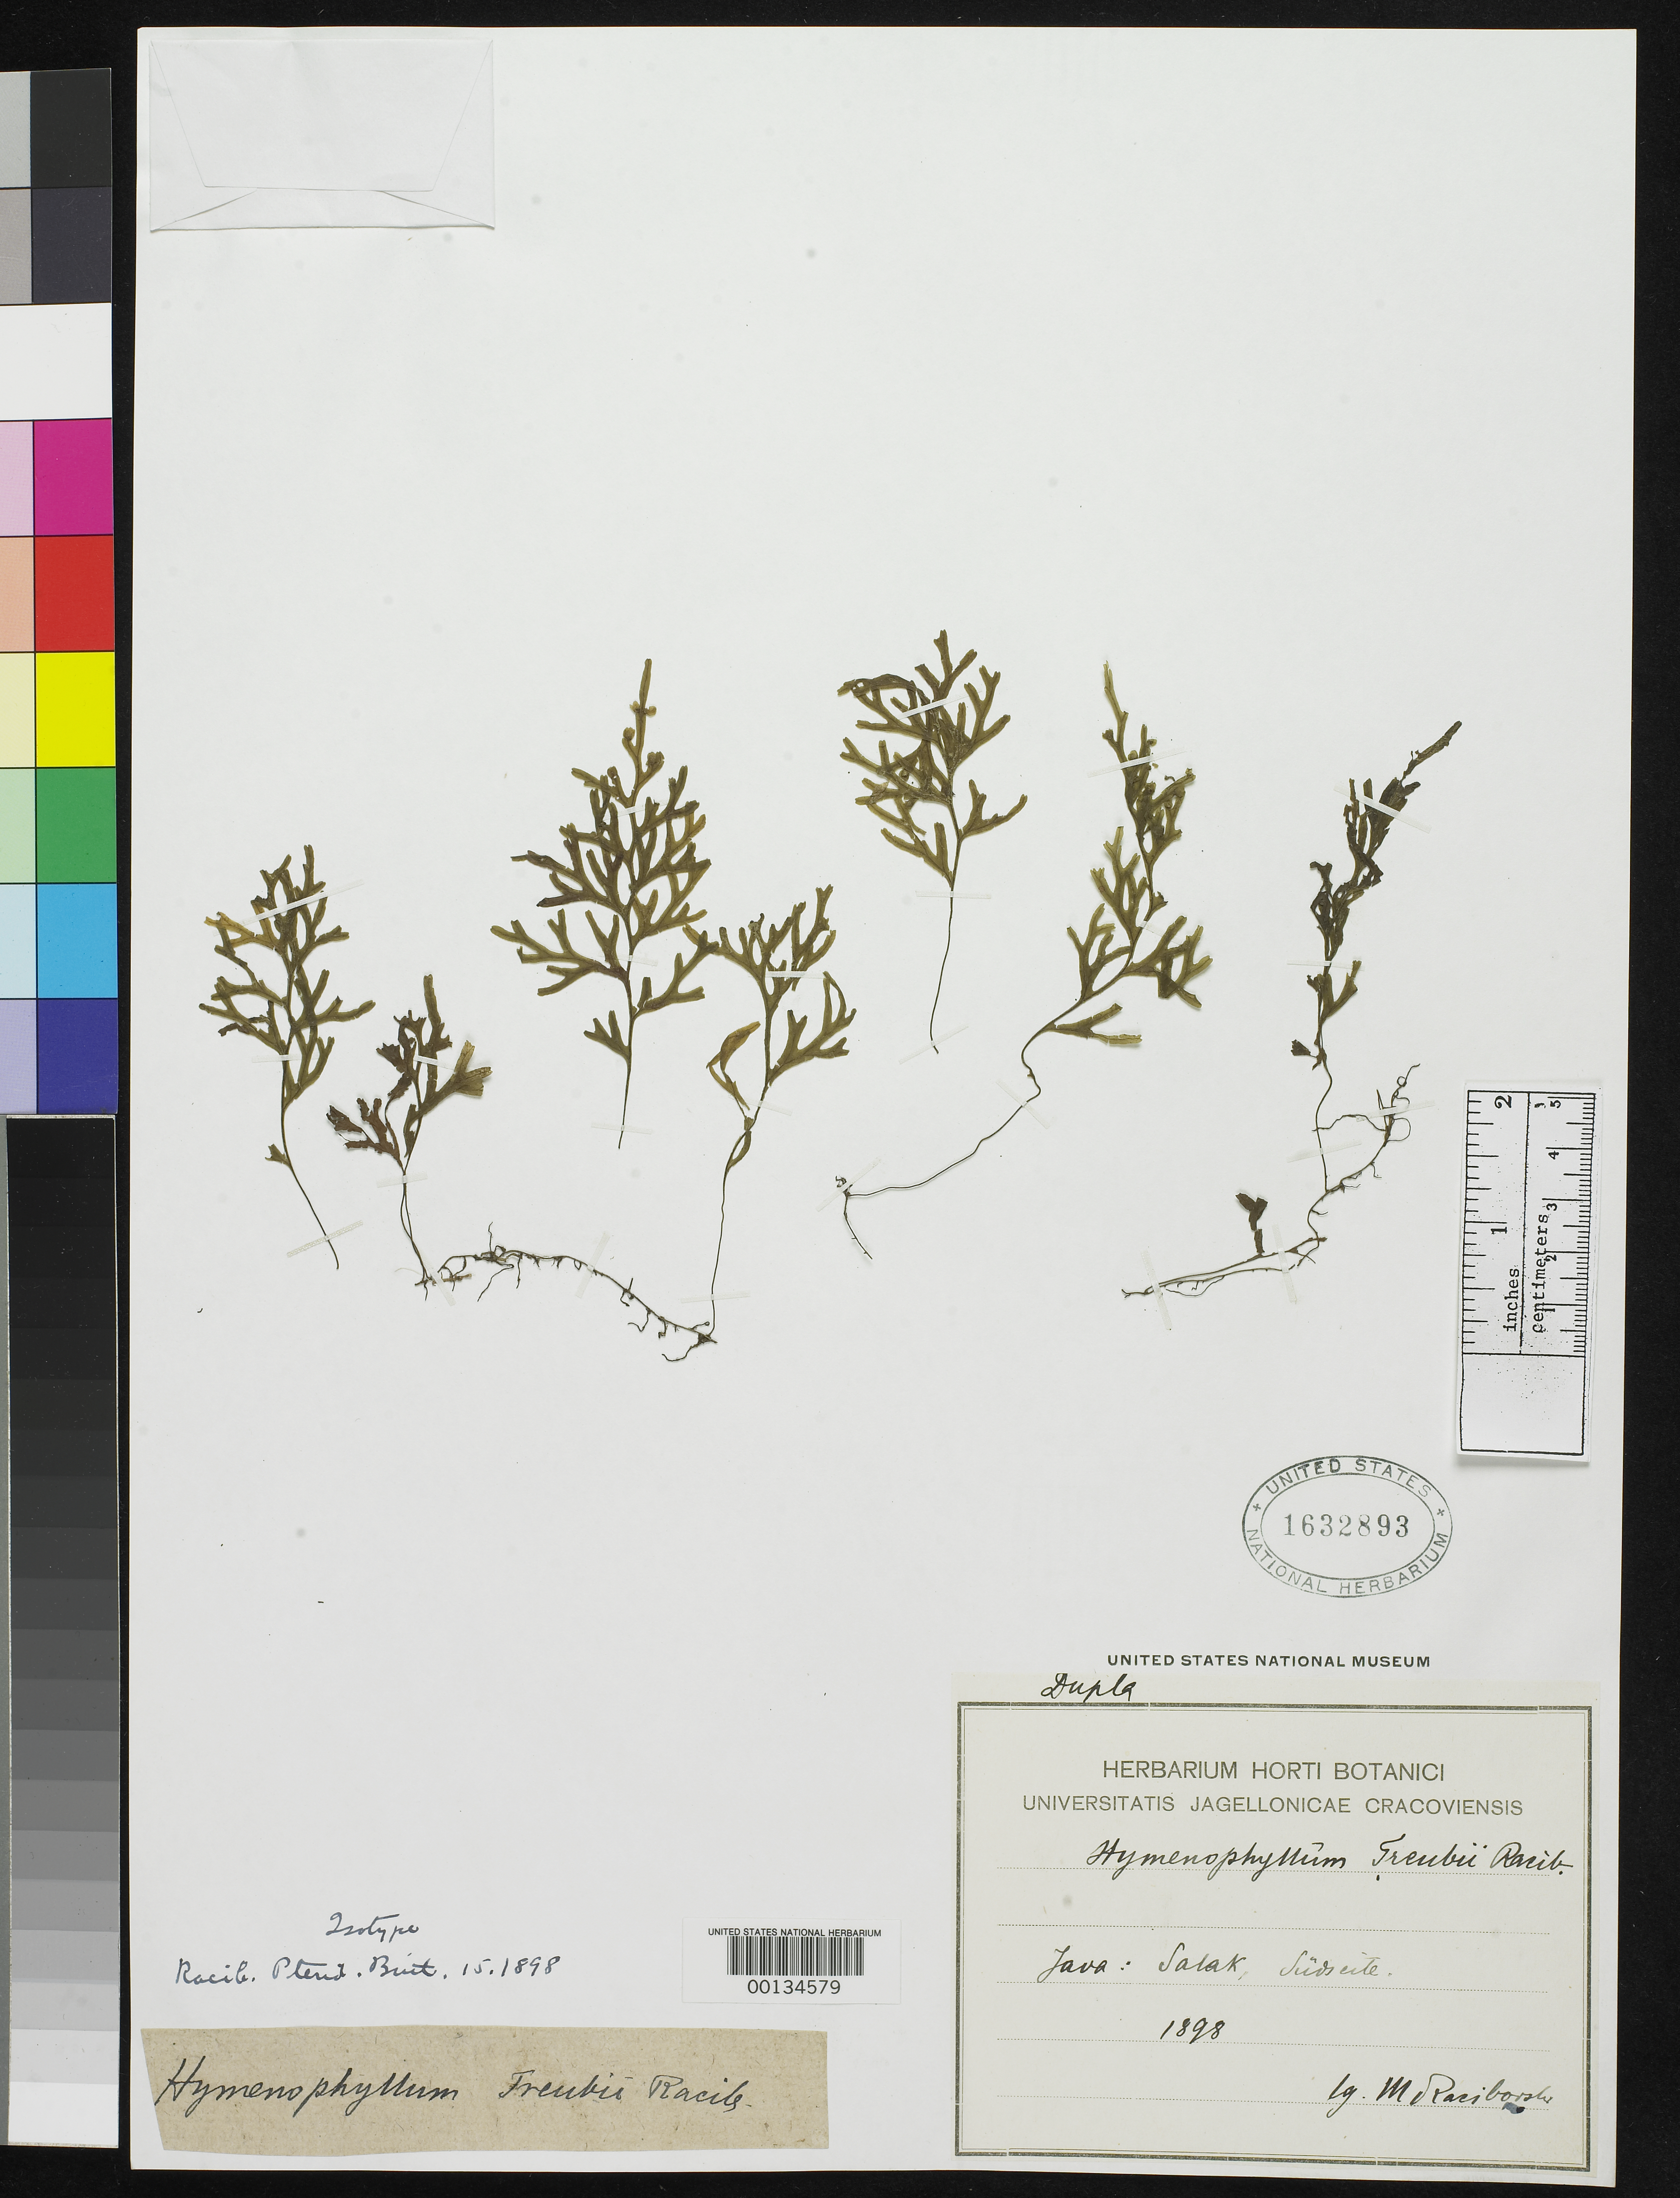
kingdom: Plantae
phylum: Tracheophyta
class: Polypodiopsida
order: Hymenophyllales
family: Hymenophyllaceae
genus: Hymenophyllum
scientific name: Hymenophyllum treubii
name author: Racib.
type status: Type Collection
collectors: M. Raciborski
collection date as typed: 1898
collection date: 1898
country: Indonesia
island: Java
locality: Java.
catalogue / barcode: US 1632893